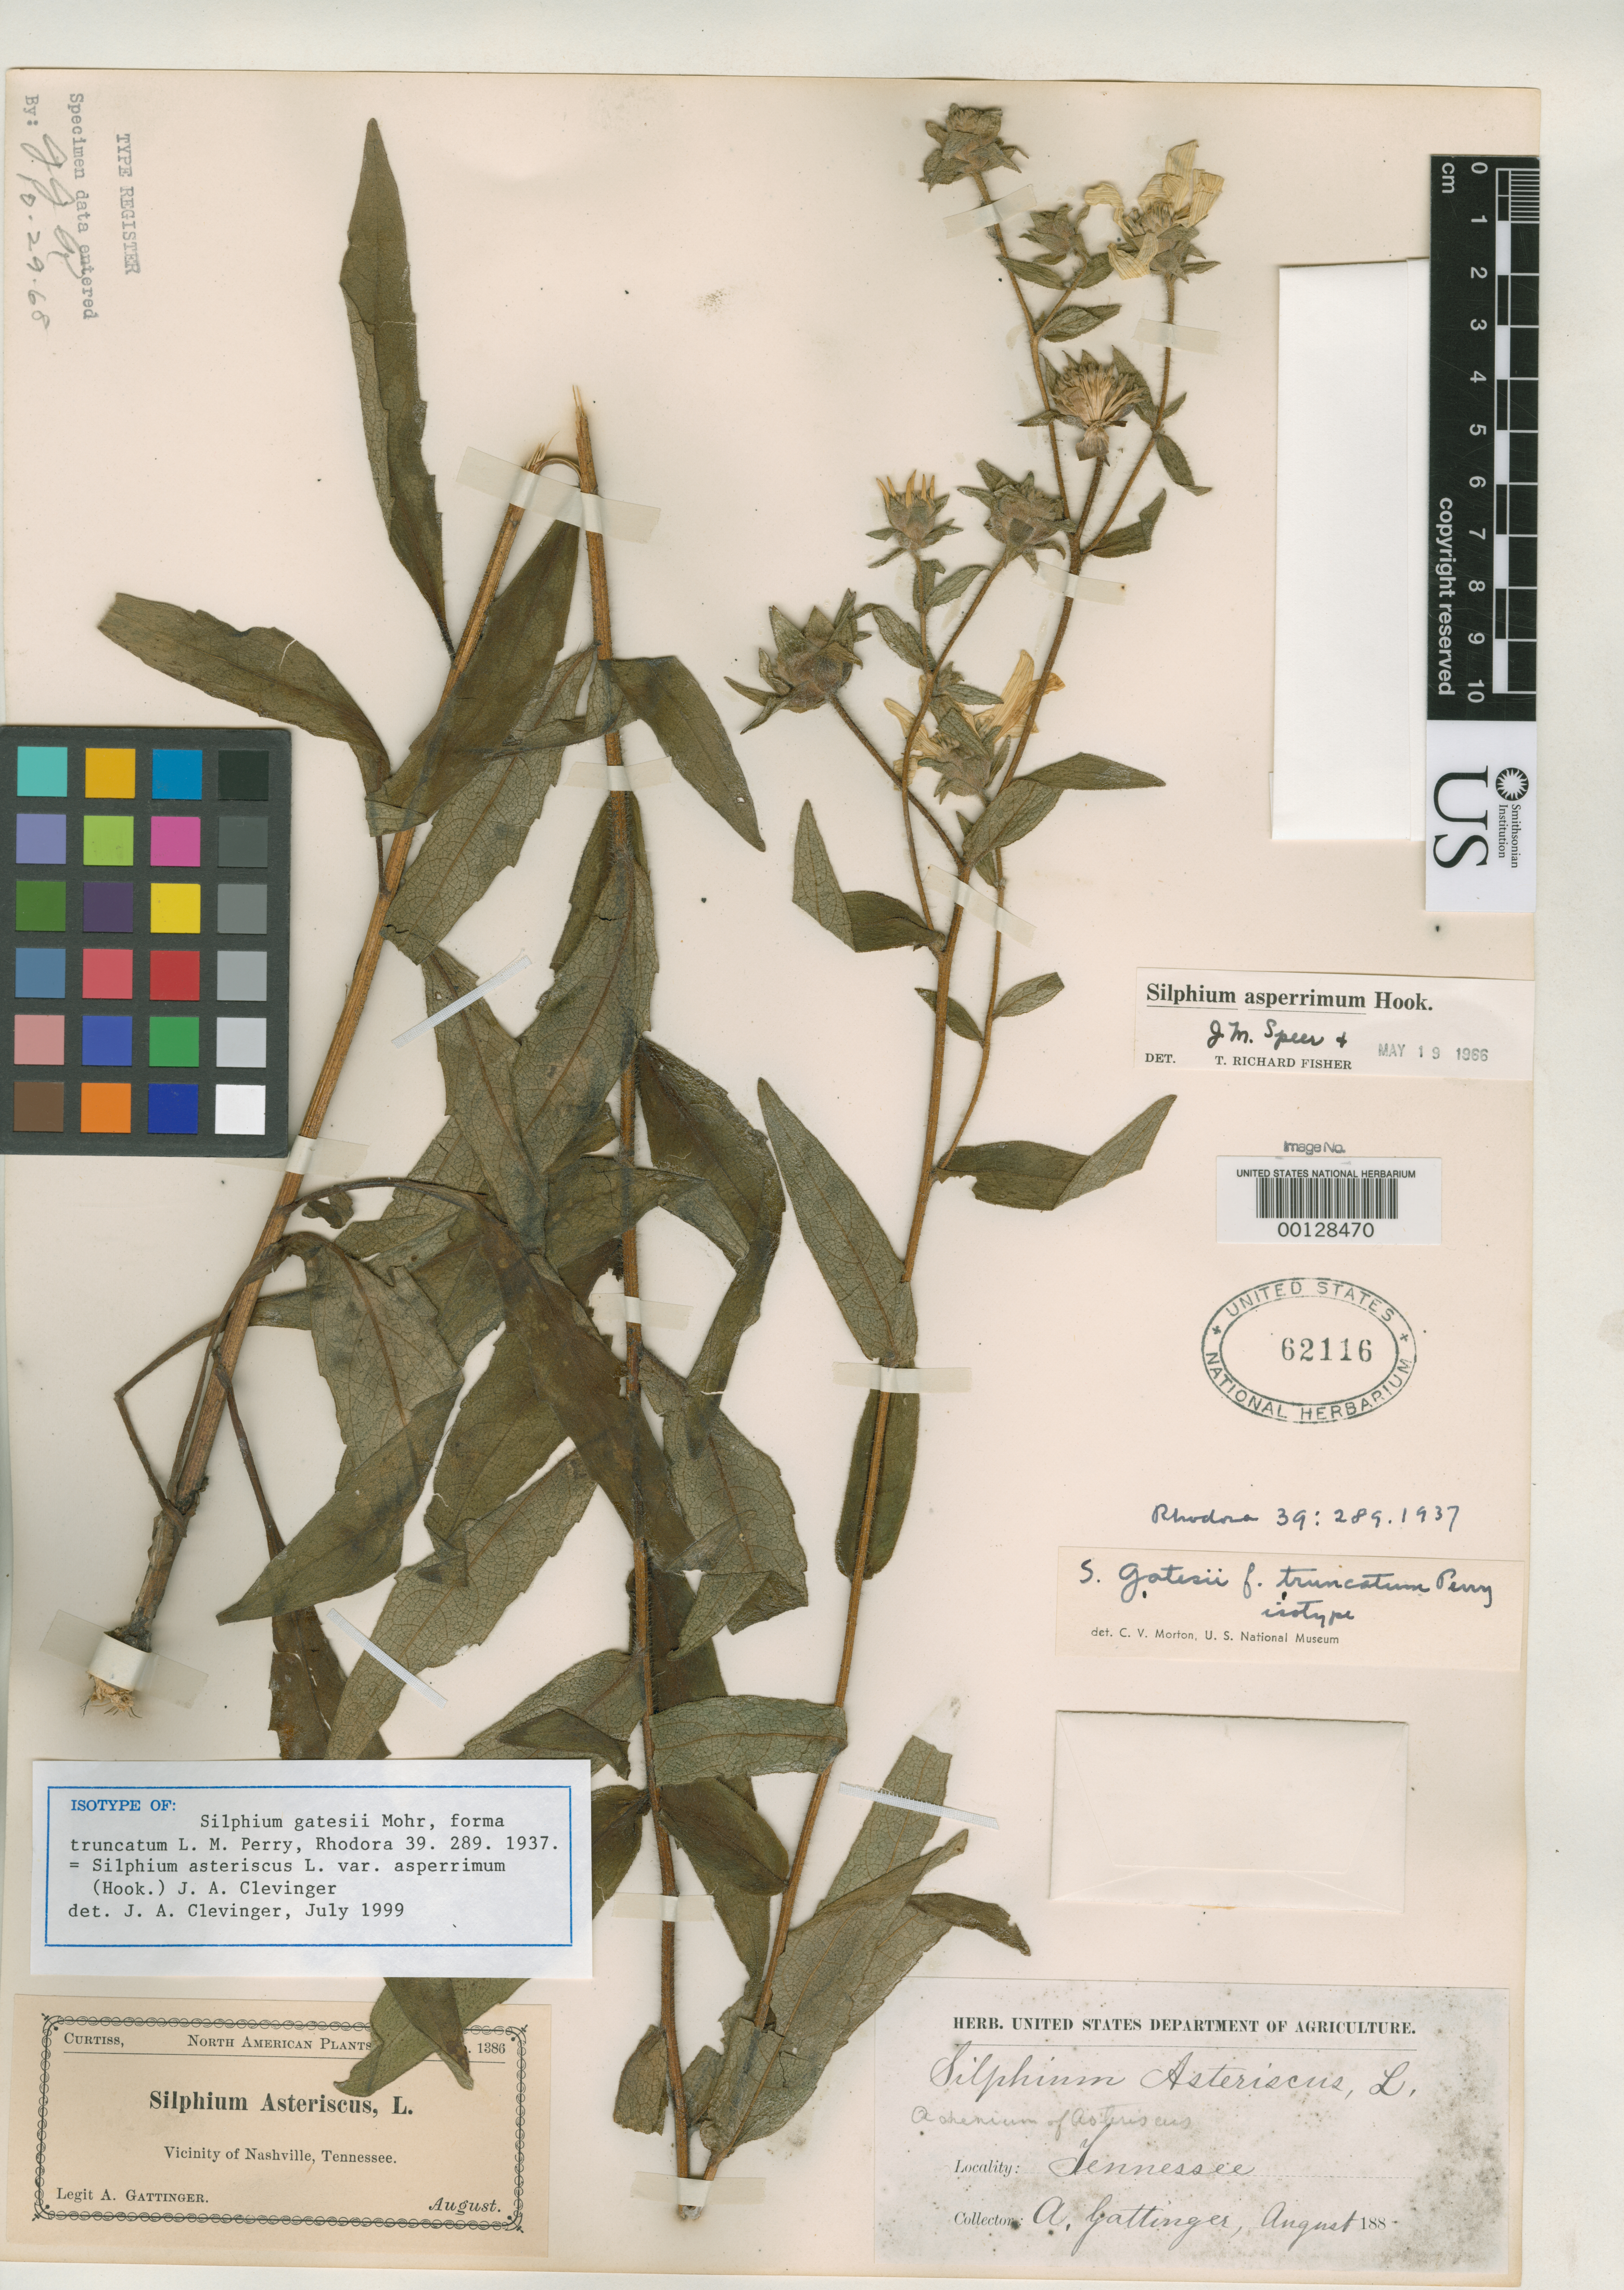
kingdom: Plantae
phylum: Tracheophyta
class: Magnoliopsida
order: Asterales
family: Asteraceae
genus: Silphium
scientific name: Silphium gatesii f. truncatum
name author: L.M. Perry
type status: Isotype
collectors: A. Gattinger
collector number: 1386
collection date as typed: Aug 188-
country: United States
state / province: Tennessee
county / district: Davidson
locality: Nashville.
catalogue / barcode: US 62116